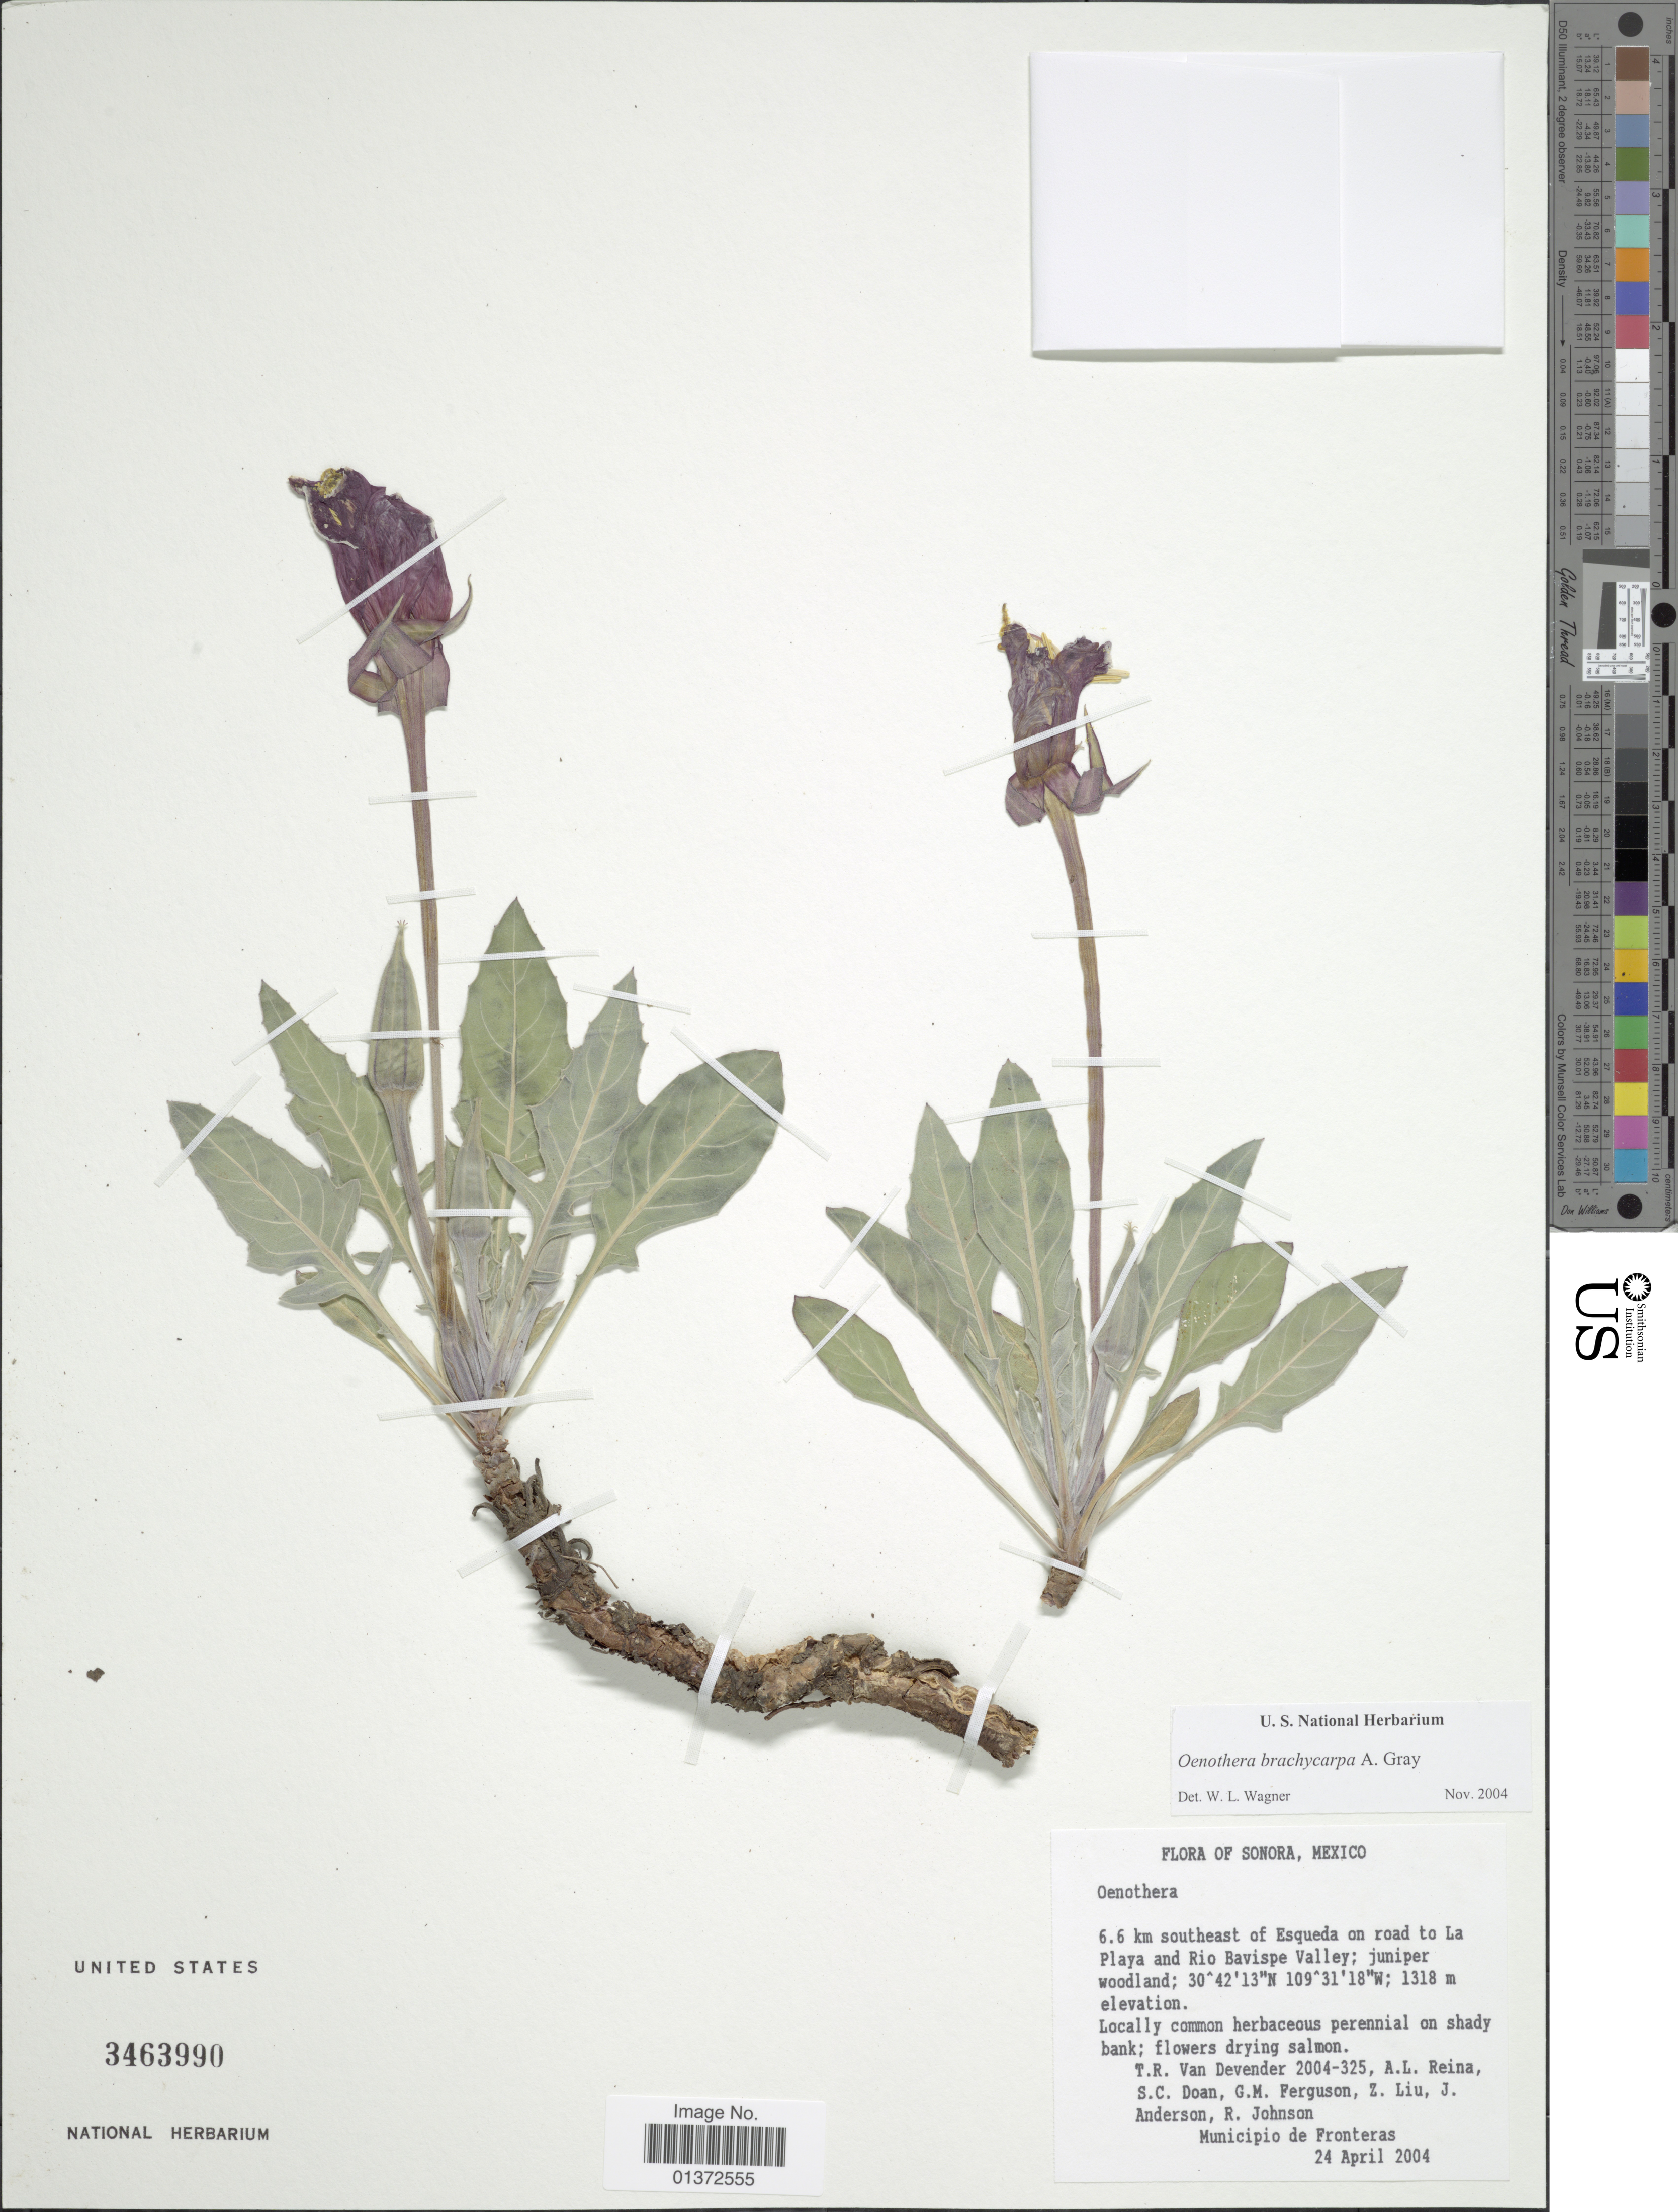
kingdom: Plantae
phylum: Tracheophyta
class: Magnoliopsida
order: Myrtales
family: Onagraceae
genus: Oenothera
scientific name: Oenothera brachycarpa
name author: A. Gray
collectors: T. R. Van Devender, A. L. Reina G., S. Doan, G. Ferguson & et al.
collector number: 2004-325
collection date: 2004-04-24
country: Mexico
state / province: Sonora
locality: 6.6 km southeast of Esqueda on road to La Playa and Rio Bavispe Valley, Municipio de Fronteras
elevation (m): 1318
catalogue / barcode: US 3463990